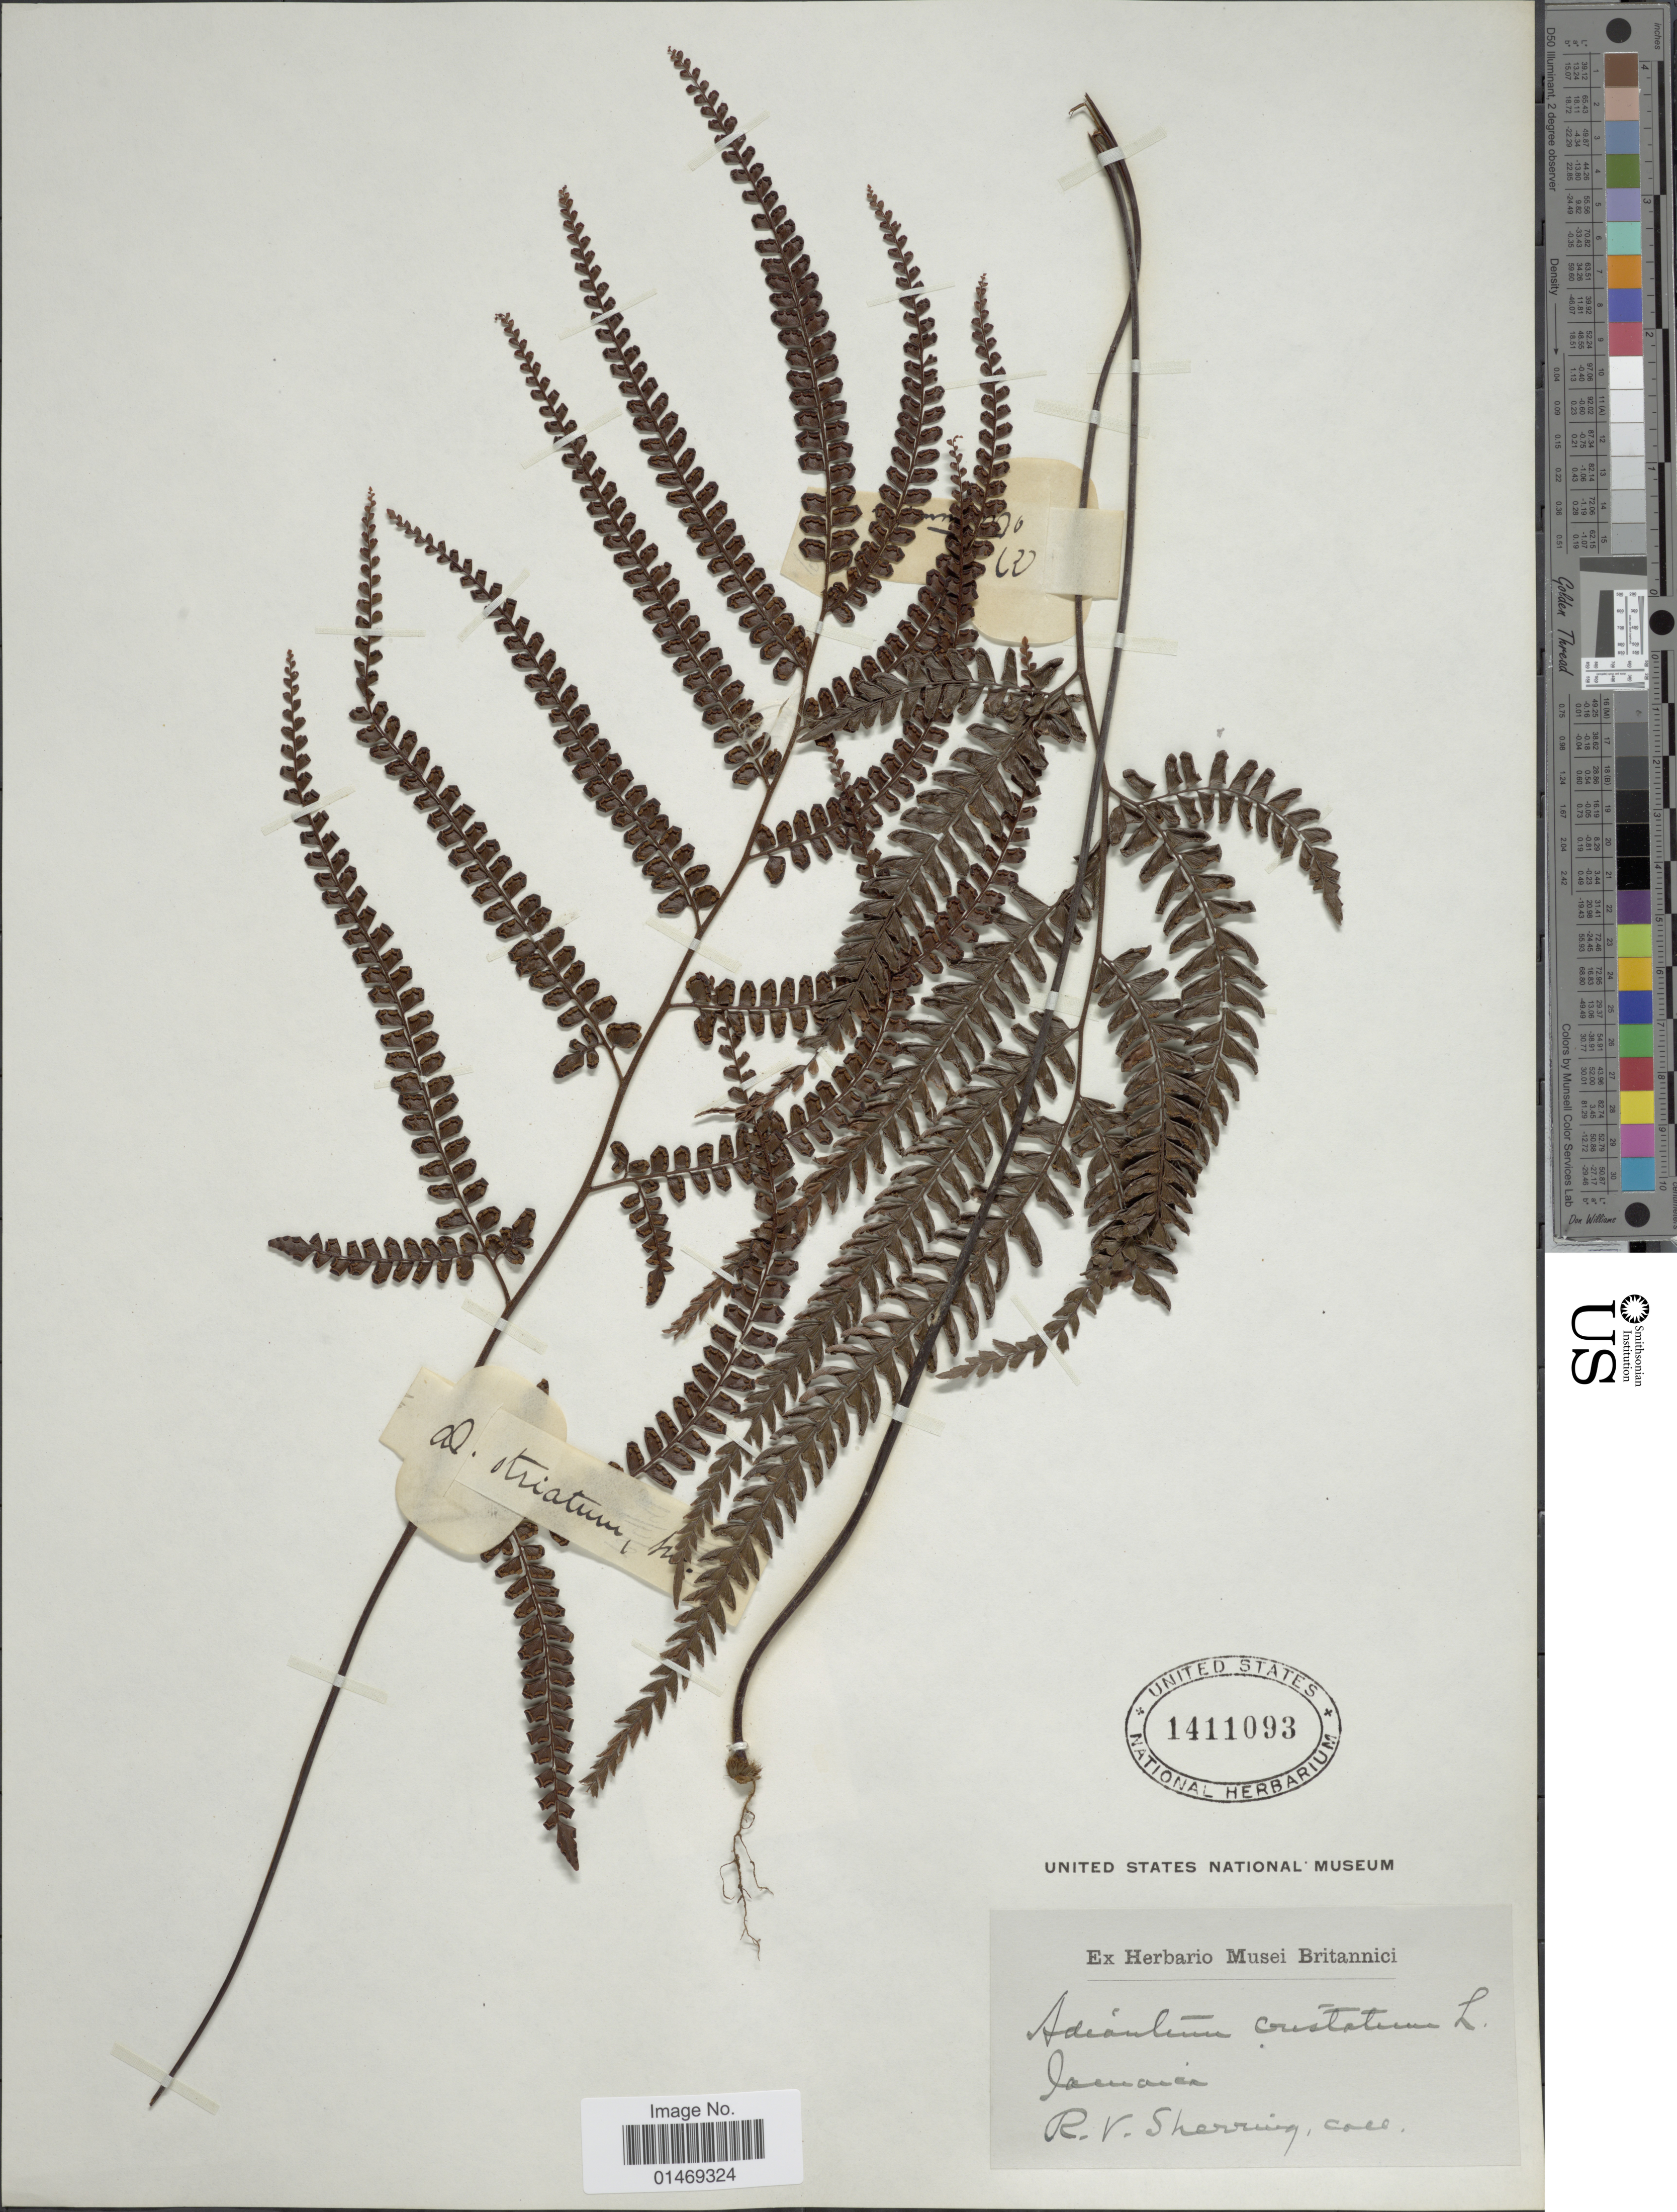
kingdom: Plantae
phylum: Tracheophyta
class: Polypodiopsida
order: Polypodiales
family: Pteridaceae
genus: Adiantum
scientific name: Adiantum pyramidale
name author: (L.) Willd.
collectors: R. Sherring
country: Jamaica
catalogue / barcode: US 1411093